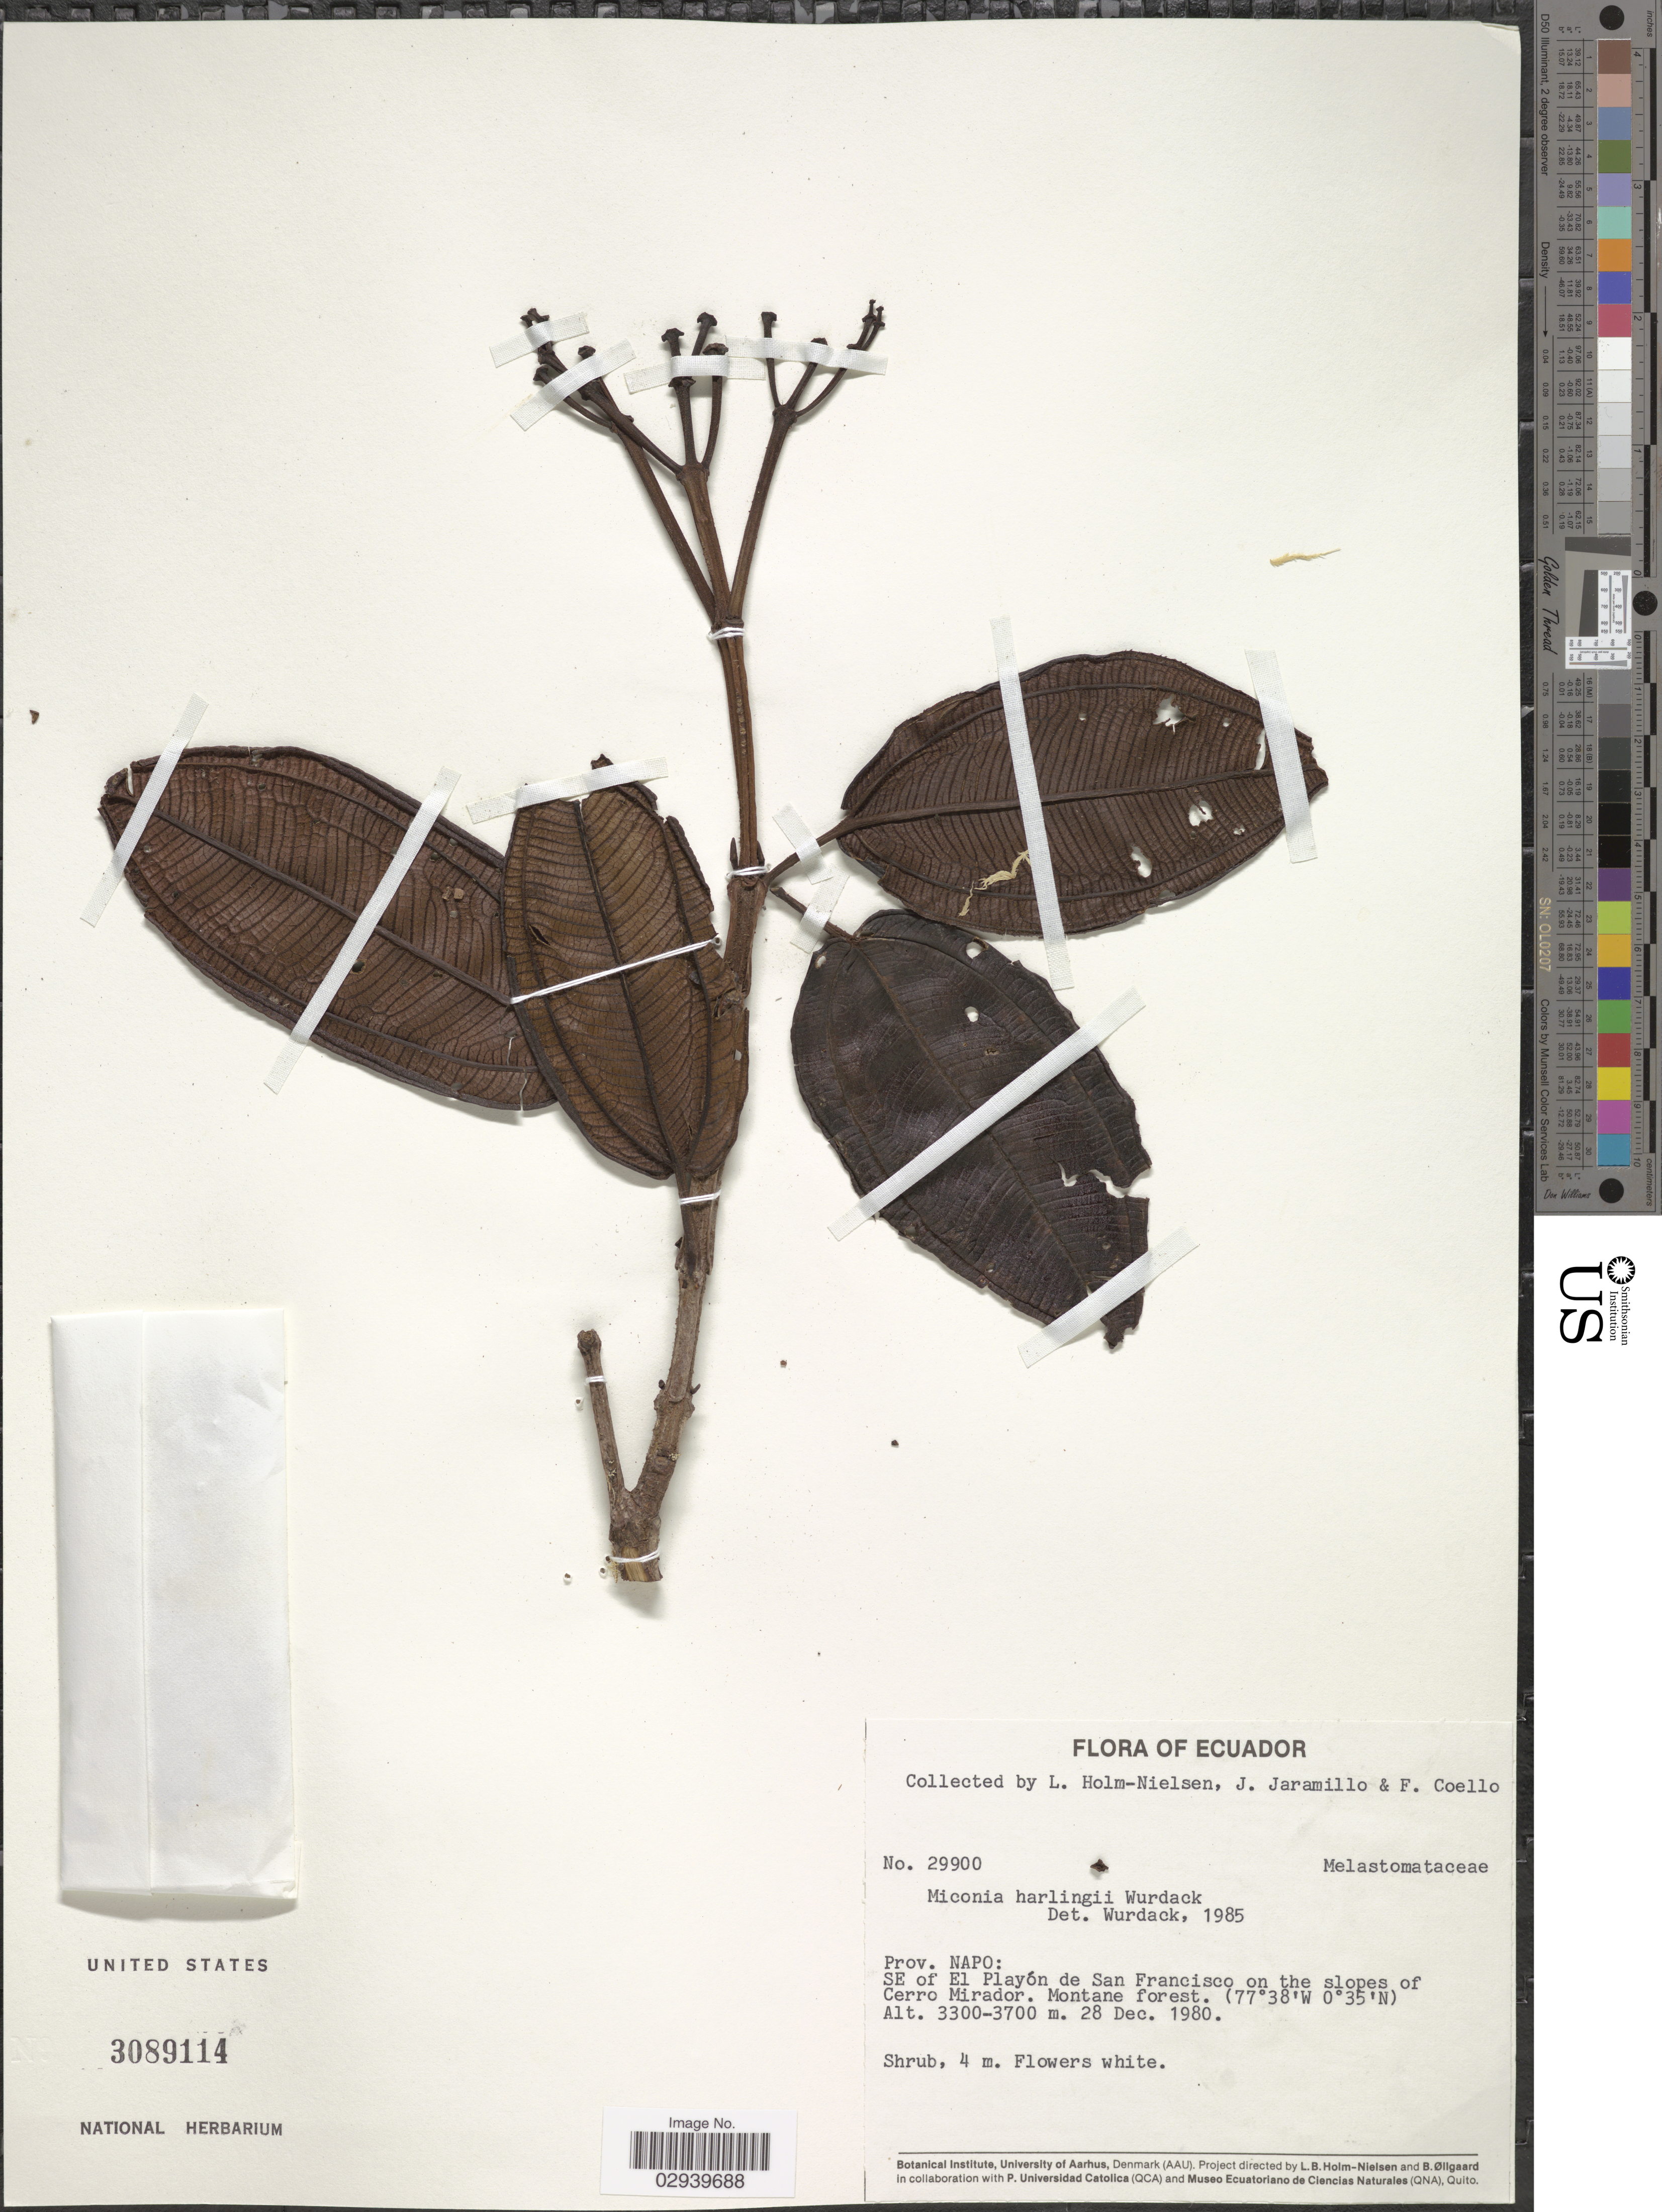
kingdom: Plantae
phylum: Tracheophyta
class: Magnoliopsida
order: Myrtales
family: Melastomataceae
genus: Miconia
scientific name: Miconia harlingii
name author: Wurdack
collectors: L. Holm-Nielsen, J. Jaramillo & F. Coello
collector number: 29900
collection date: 1980-12-28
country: Ecuador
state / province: Napo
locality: SE of EL Playón de San Francisco on the slopes of Cerro Mirador.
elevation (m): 3300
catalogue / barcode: US 3089114